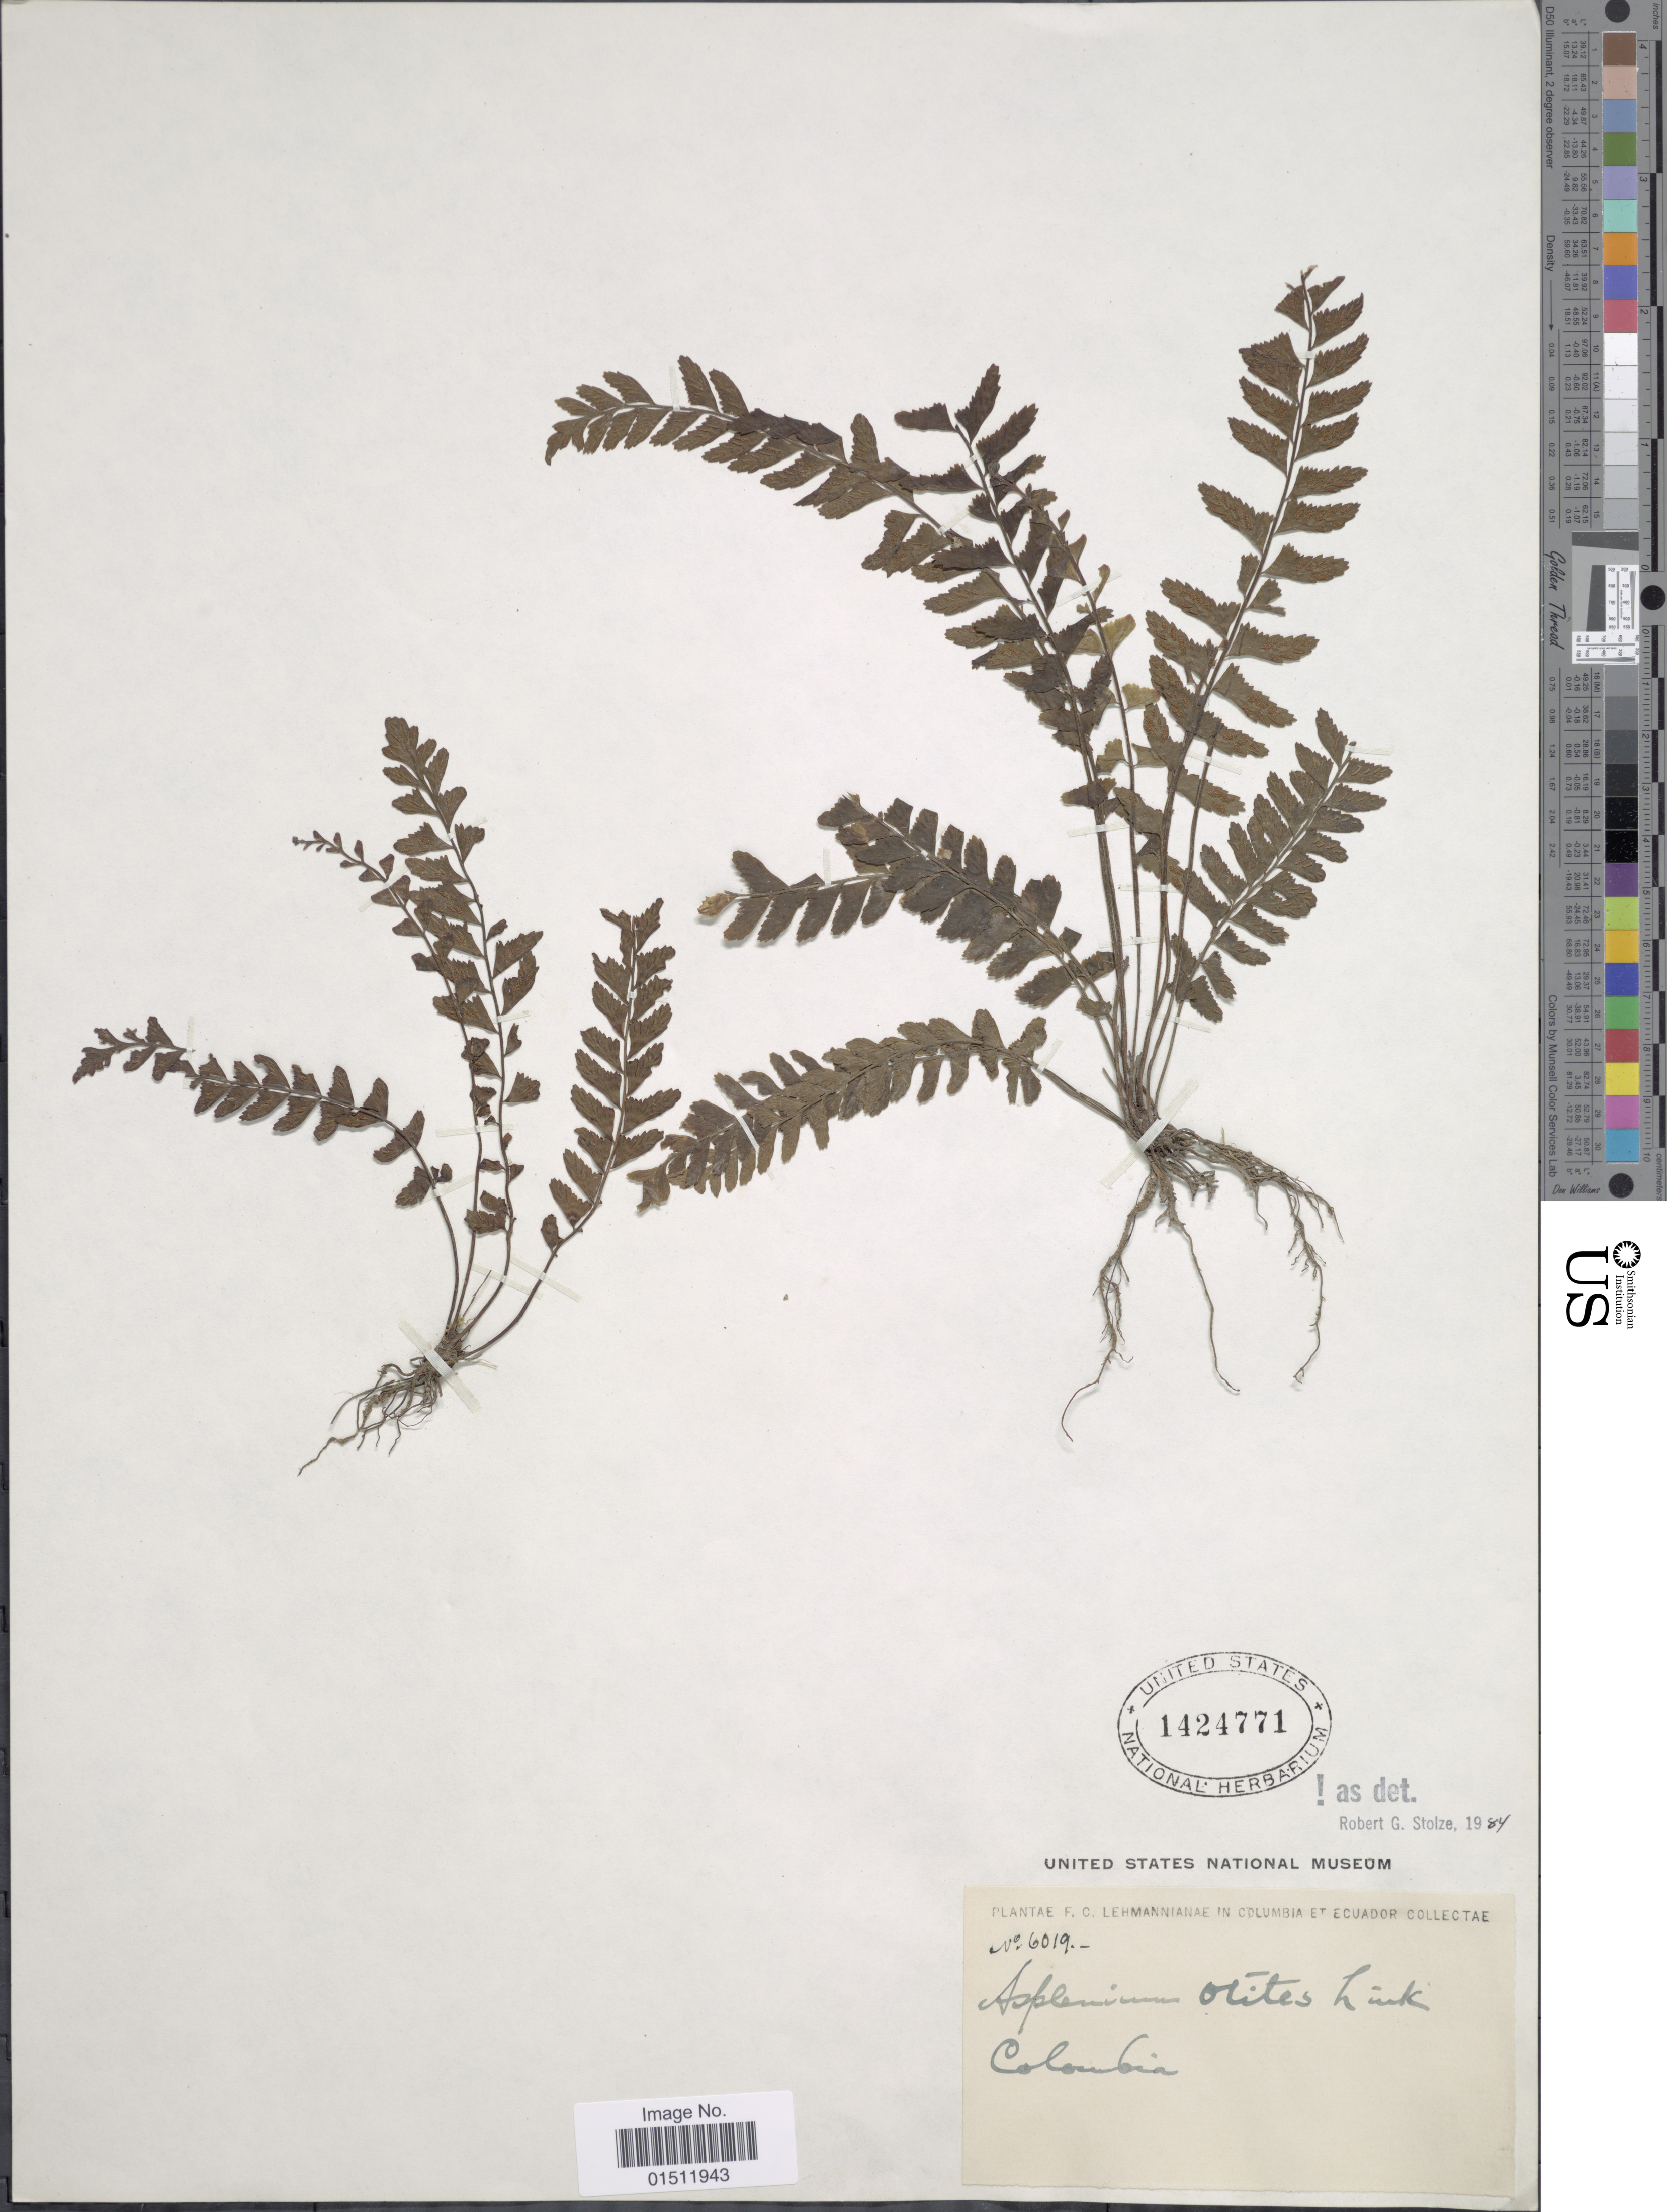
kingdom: Plantae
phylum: Tracheophyta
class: Polypodiopsida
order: Polypodiales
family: Aspleniaceae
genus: Asplenium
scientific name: Asplenium otites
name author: Link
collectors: F. C. Lehmann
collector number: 6019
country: Colombia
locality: Colombia et Ecuador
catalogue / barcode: US 1424771